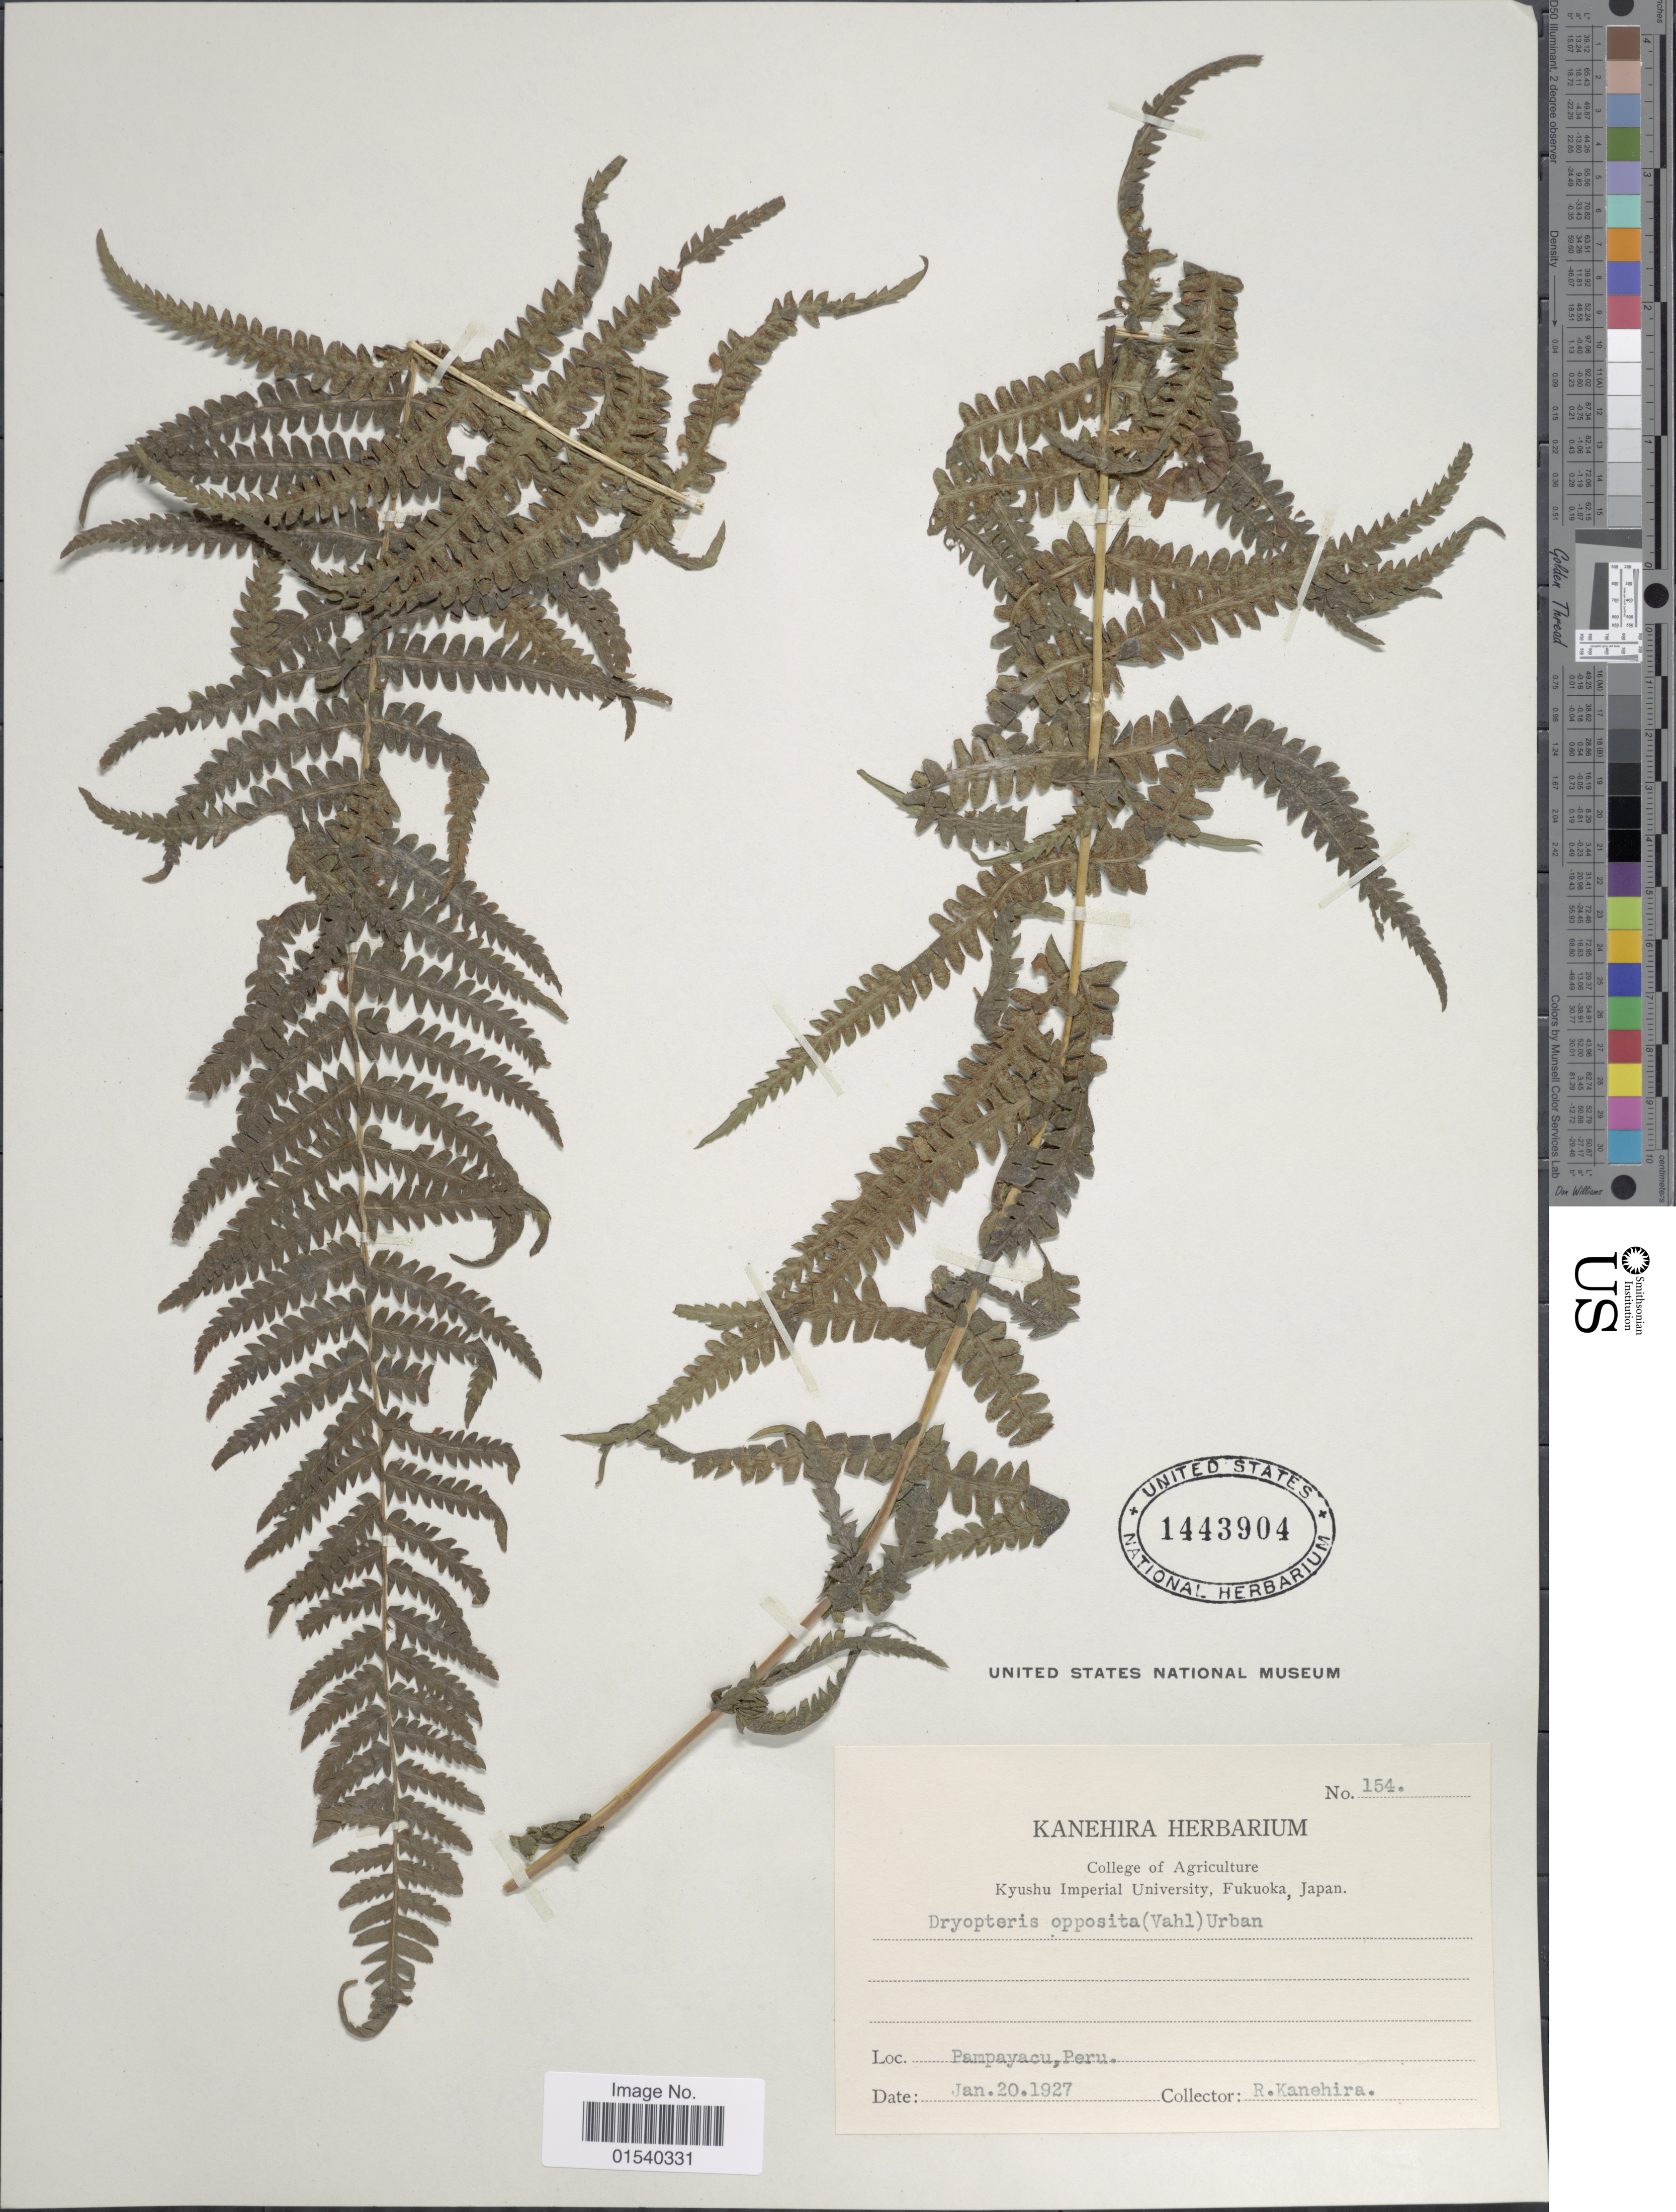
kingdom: Plantae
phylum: Tracheophyta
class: Polypodiopsida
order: Polypodiales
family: Thelypteridaceae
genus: Amauropelta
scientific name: Amauropelta opposita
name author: (Vahl) Pic. Serm.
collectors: R. Kanehira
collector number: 154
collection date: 1927-01-20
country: Peru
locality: Pampayacu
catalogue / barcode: US 1443904